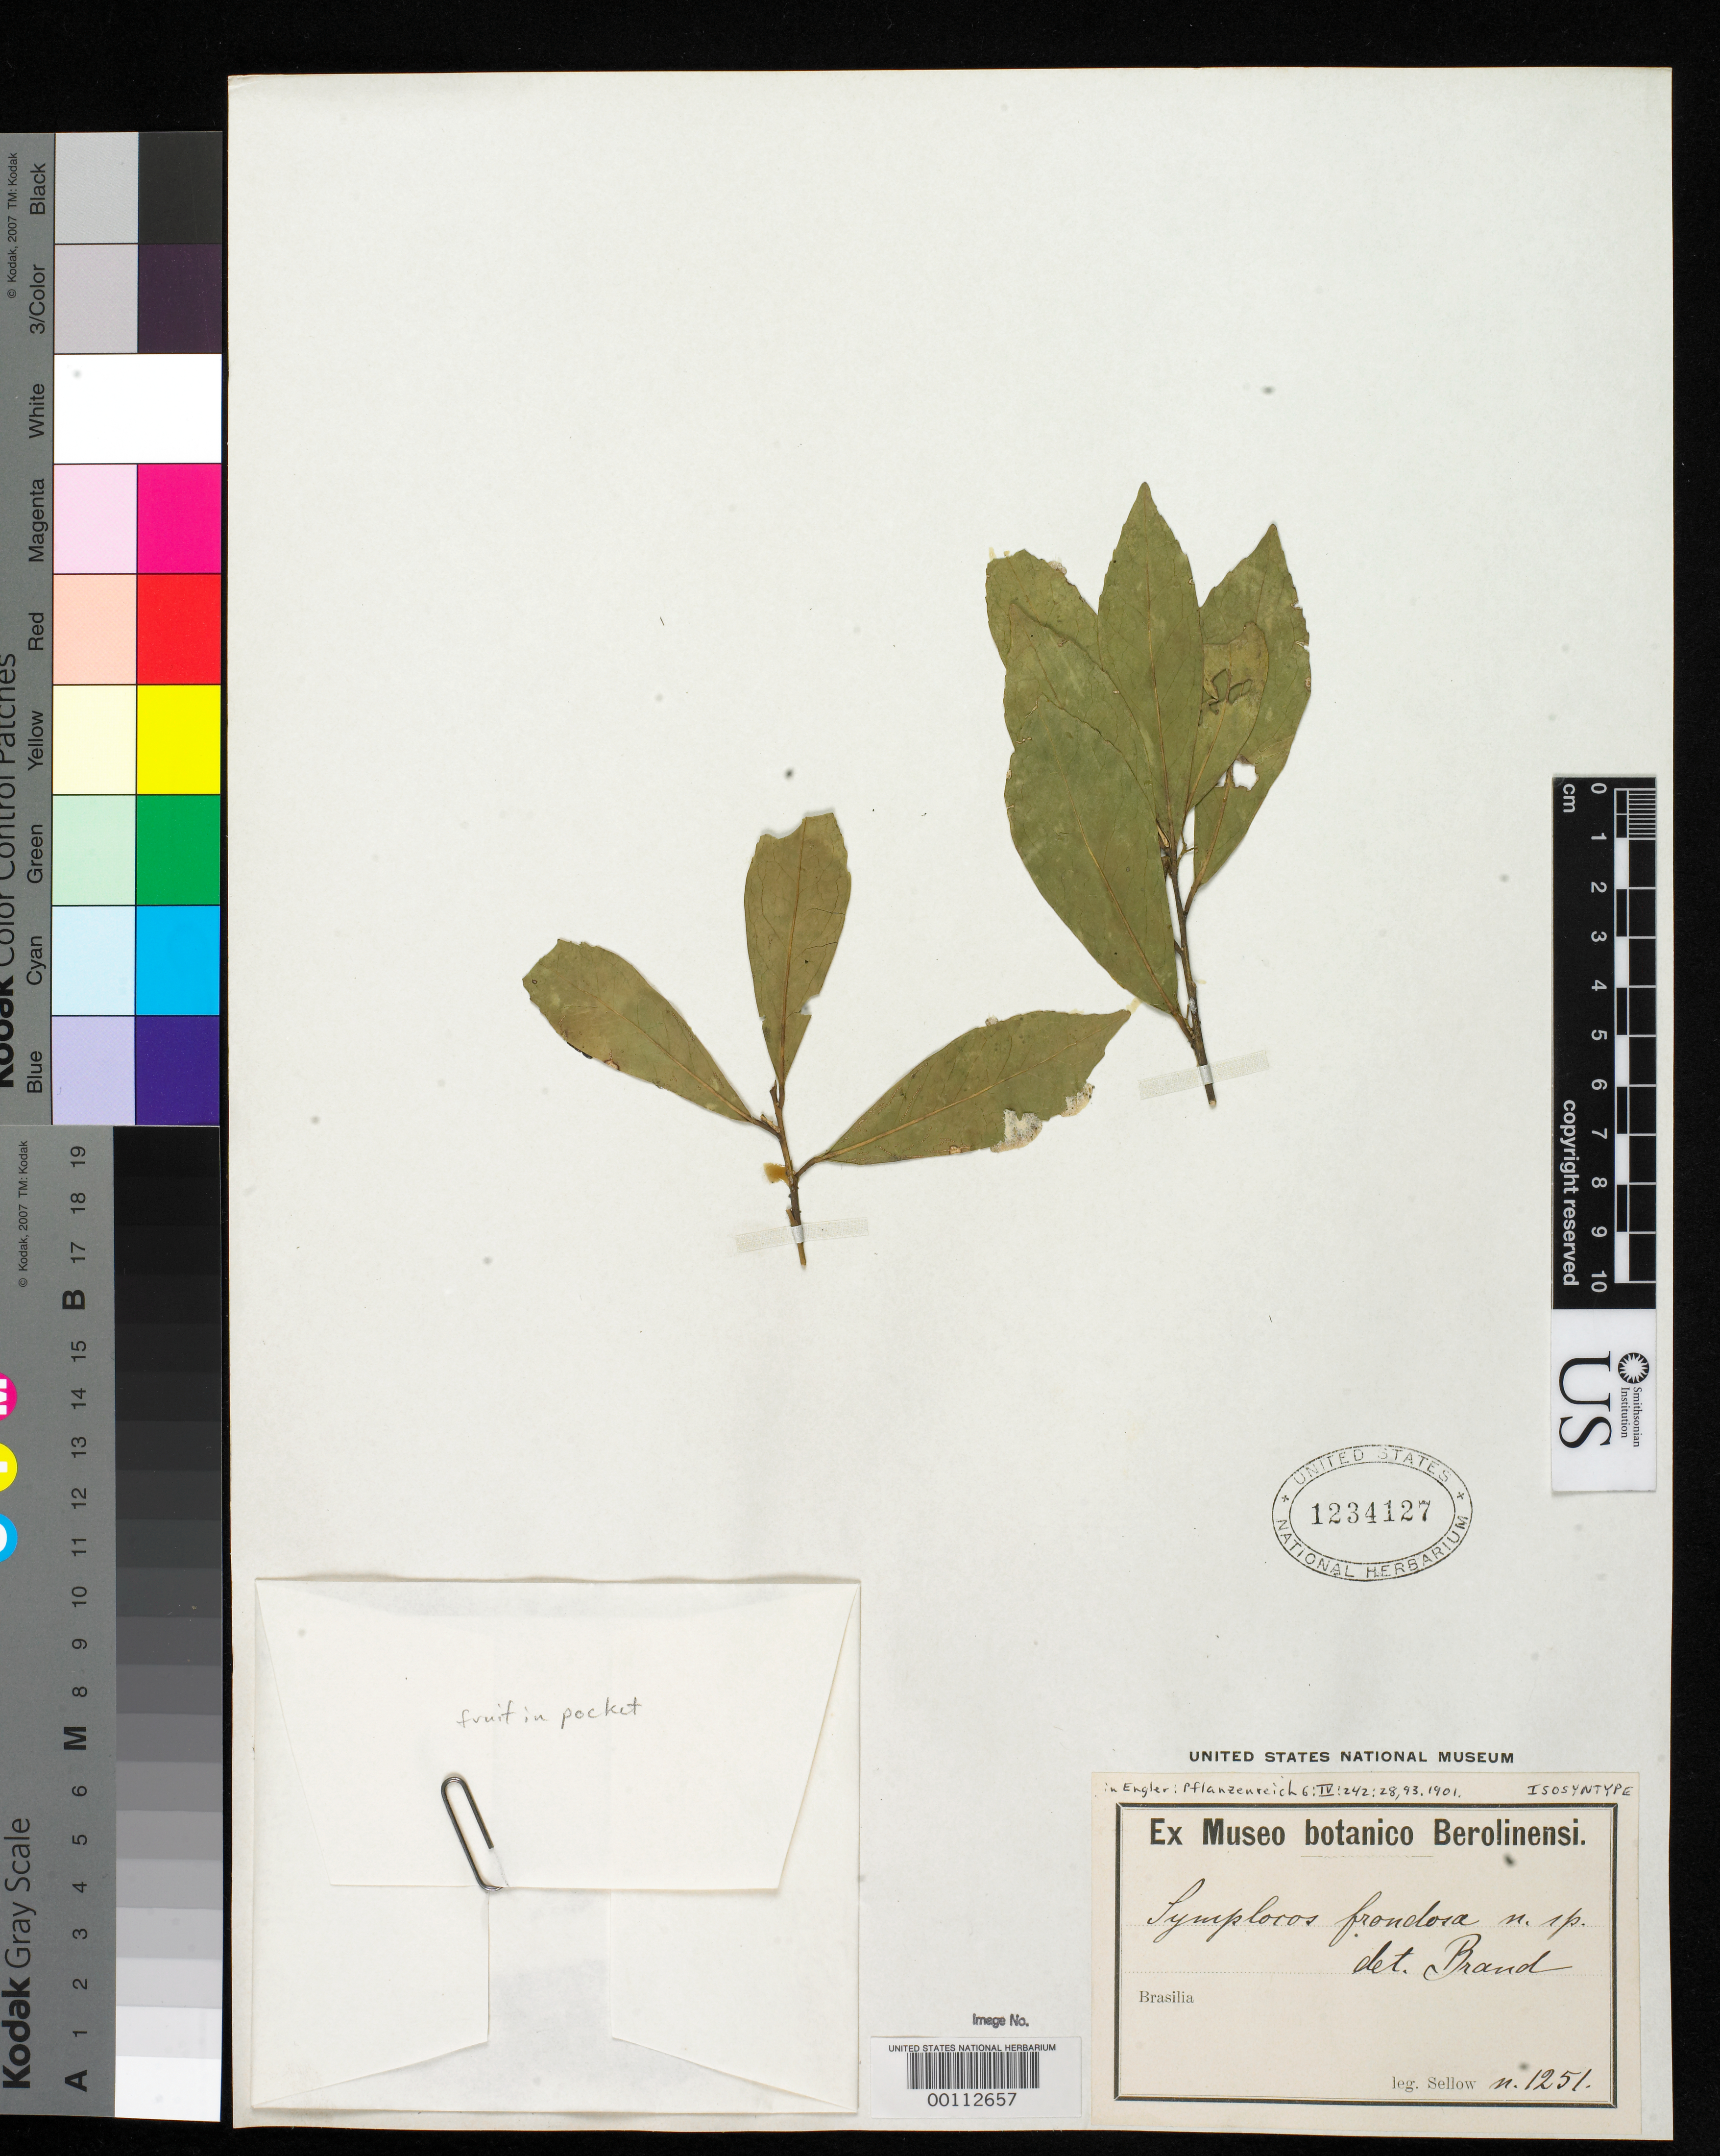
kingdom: Plantae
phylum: Tracheophyta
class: Magnoliopsida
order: Ericales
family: Symplocaceae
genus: Symplocos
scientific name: Symplocos frondosa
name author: Brand in Engl.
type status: Isosyntype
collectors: F. Sellow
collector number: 1251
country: Brazil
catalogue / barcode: US 1234127